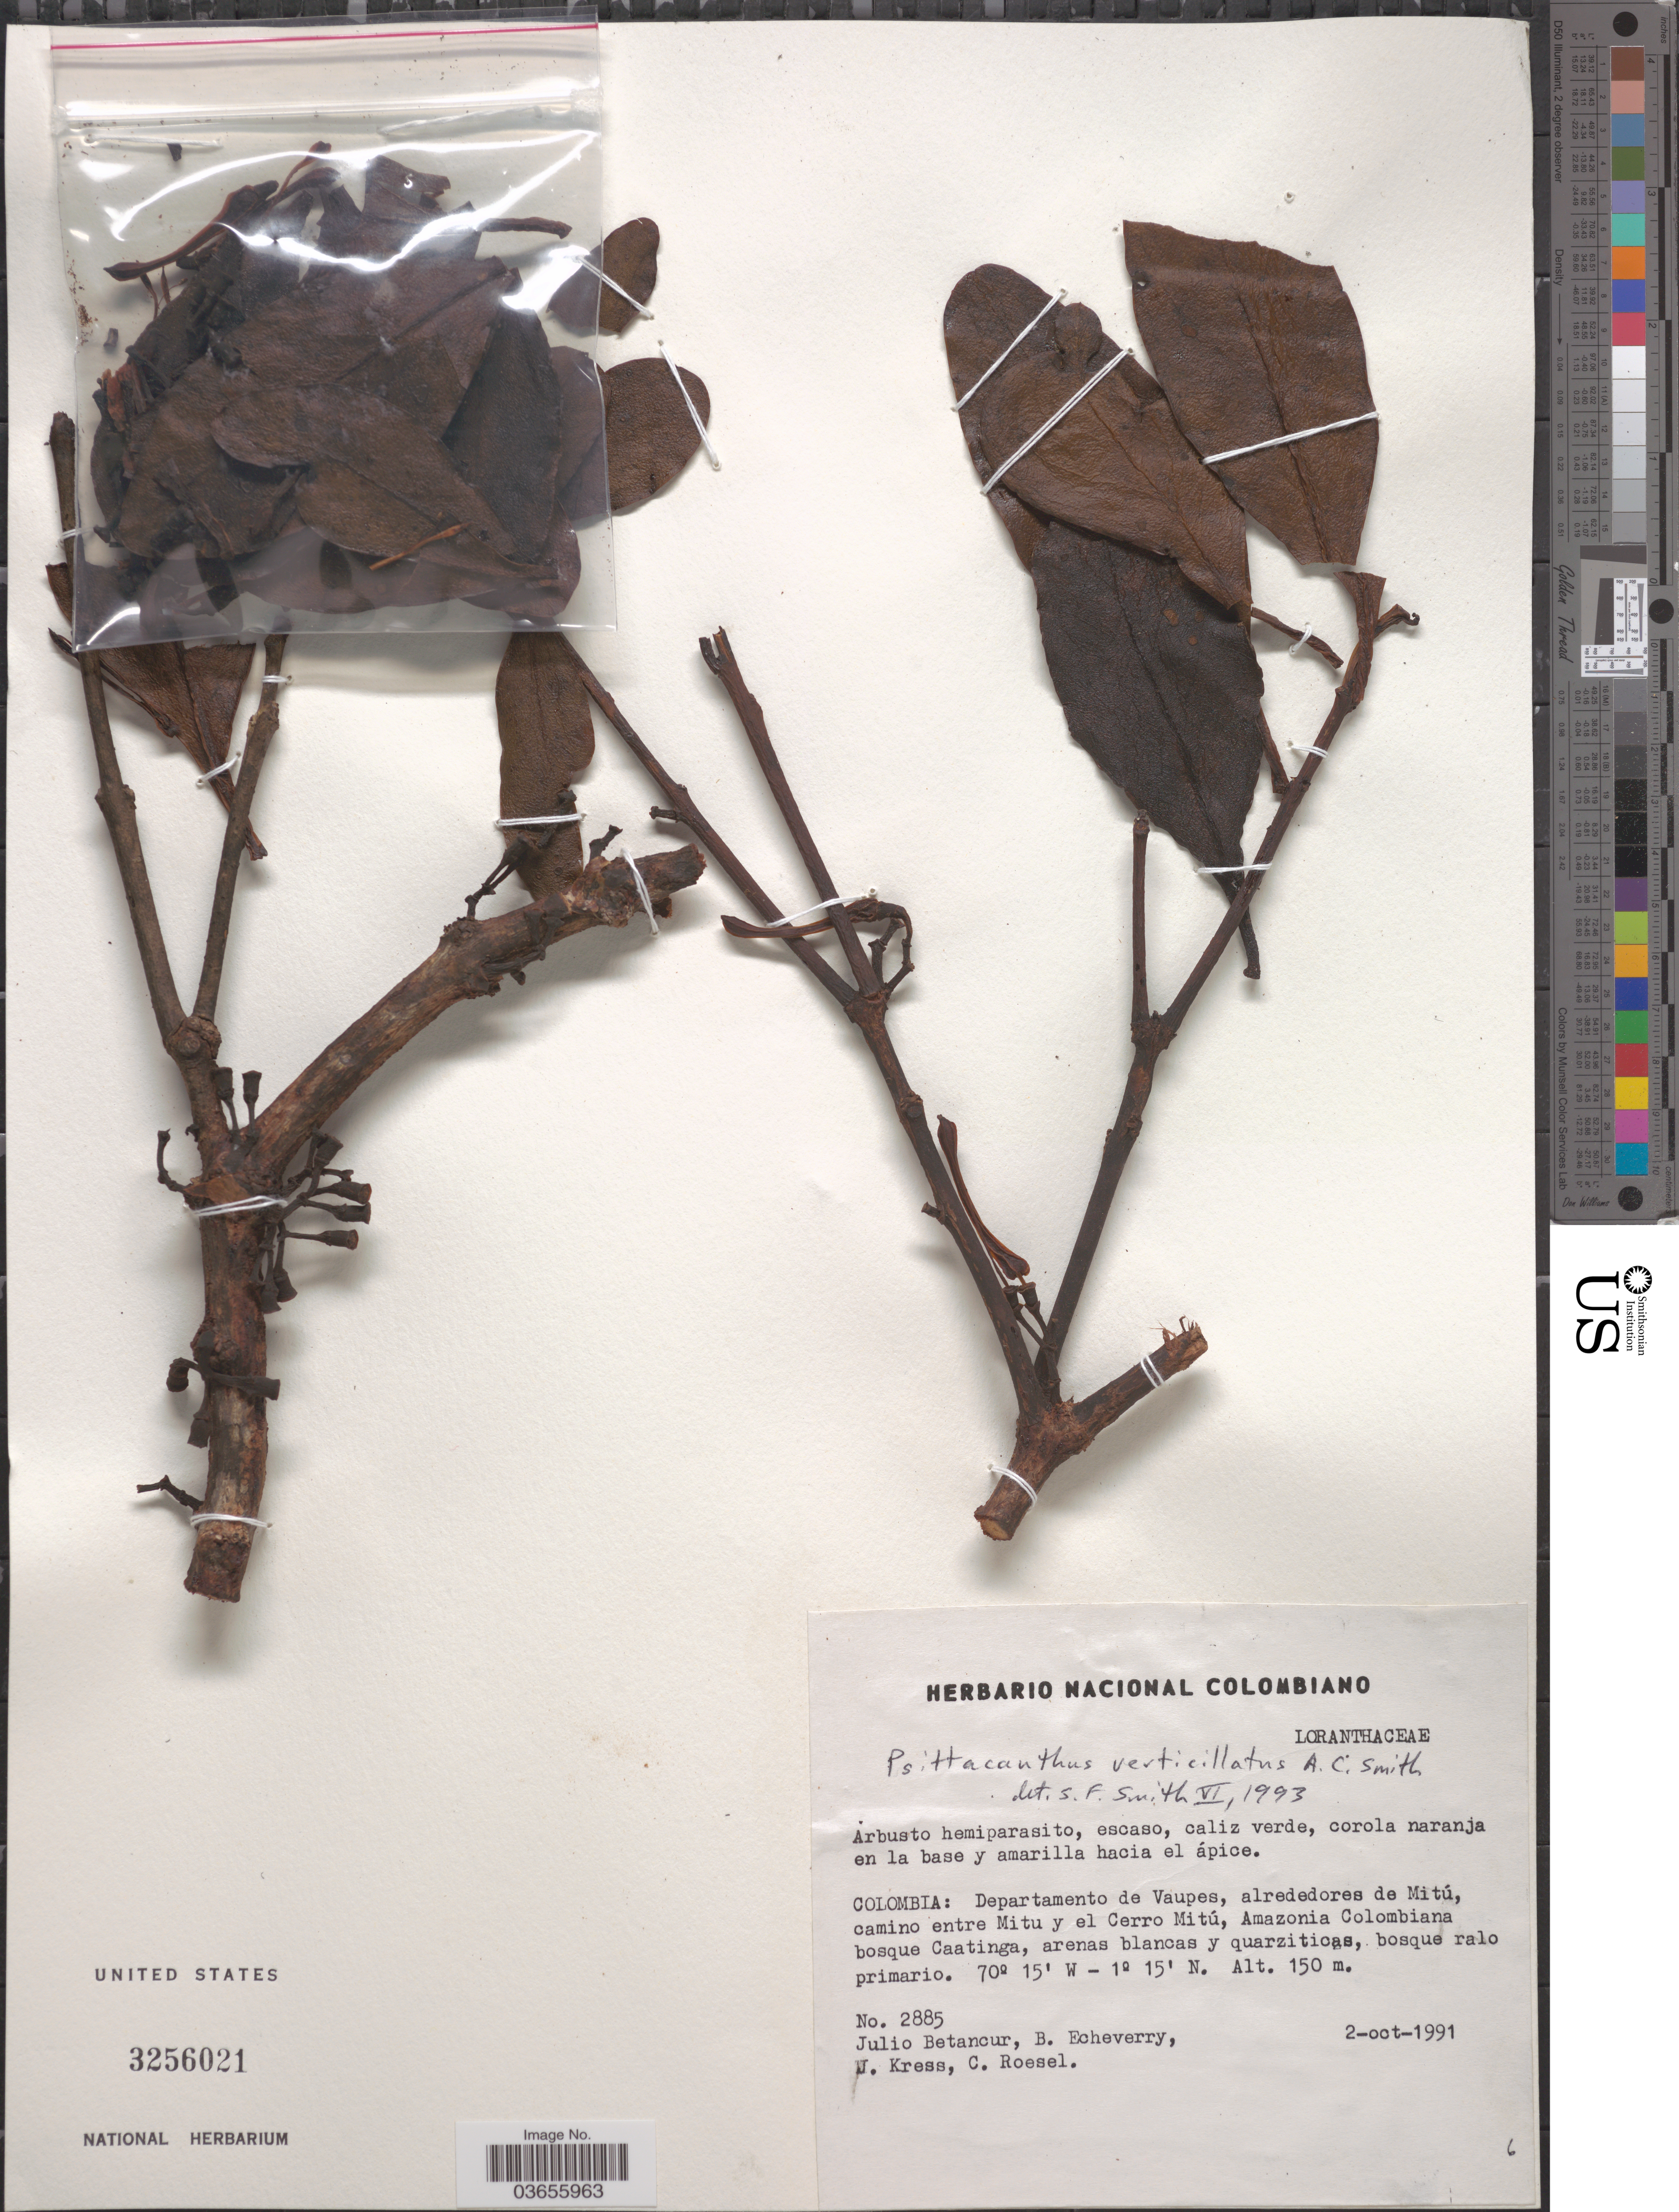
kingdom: Plantae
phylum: Tracheophyta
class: Magnoliopsida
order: Santalales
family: Loranthaceae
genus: Psittacanthus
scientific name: Psittacanthus verticillatus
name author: A.C. Sm.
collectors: J. Betancur, B. Echeverry, J. Kress & C. S. Roesel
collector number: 2885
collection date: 1991-10-02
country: Colombia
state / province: Vaupés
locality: Departamento de Vaupes, alrededores de Mitú, camino entre Mitu y el Cerro Mitú, Amazonia Colombiana bosque Caatinga.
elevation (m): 150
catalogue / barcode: US 3256021